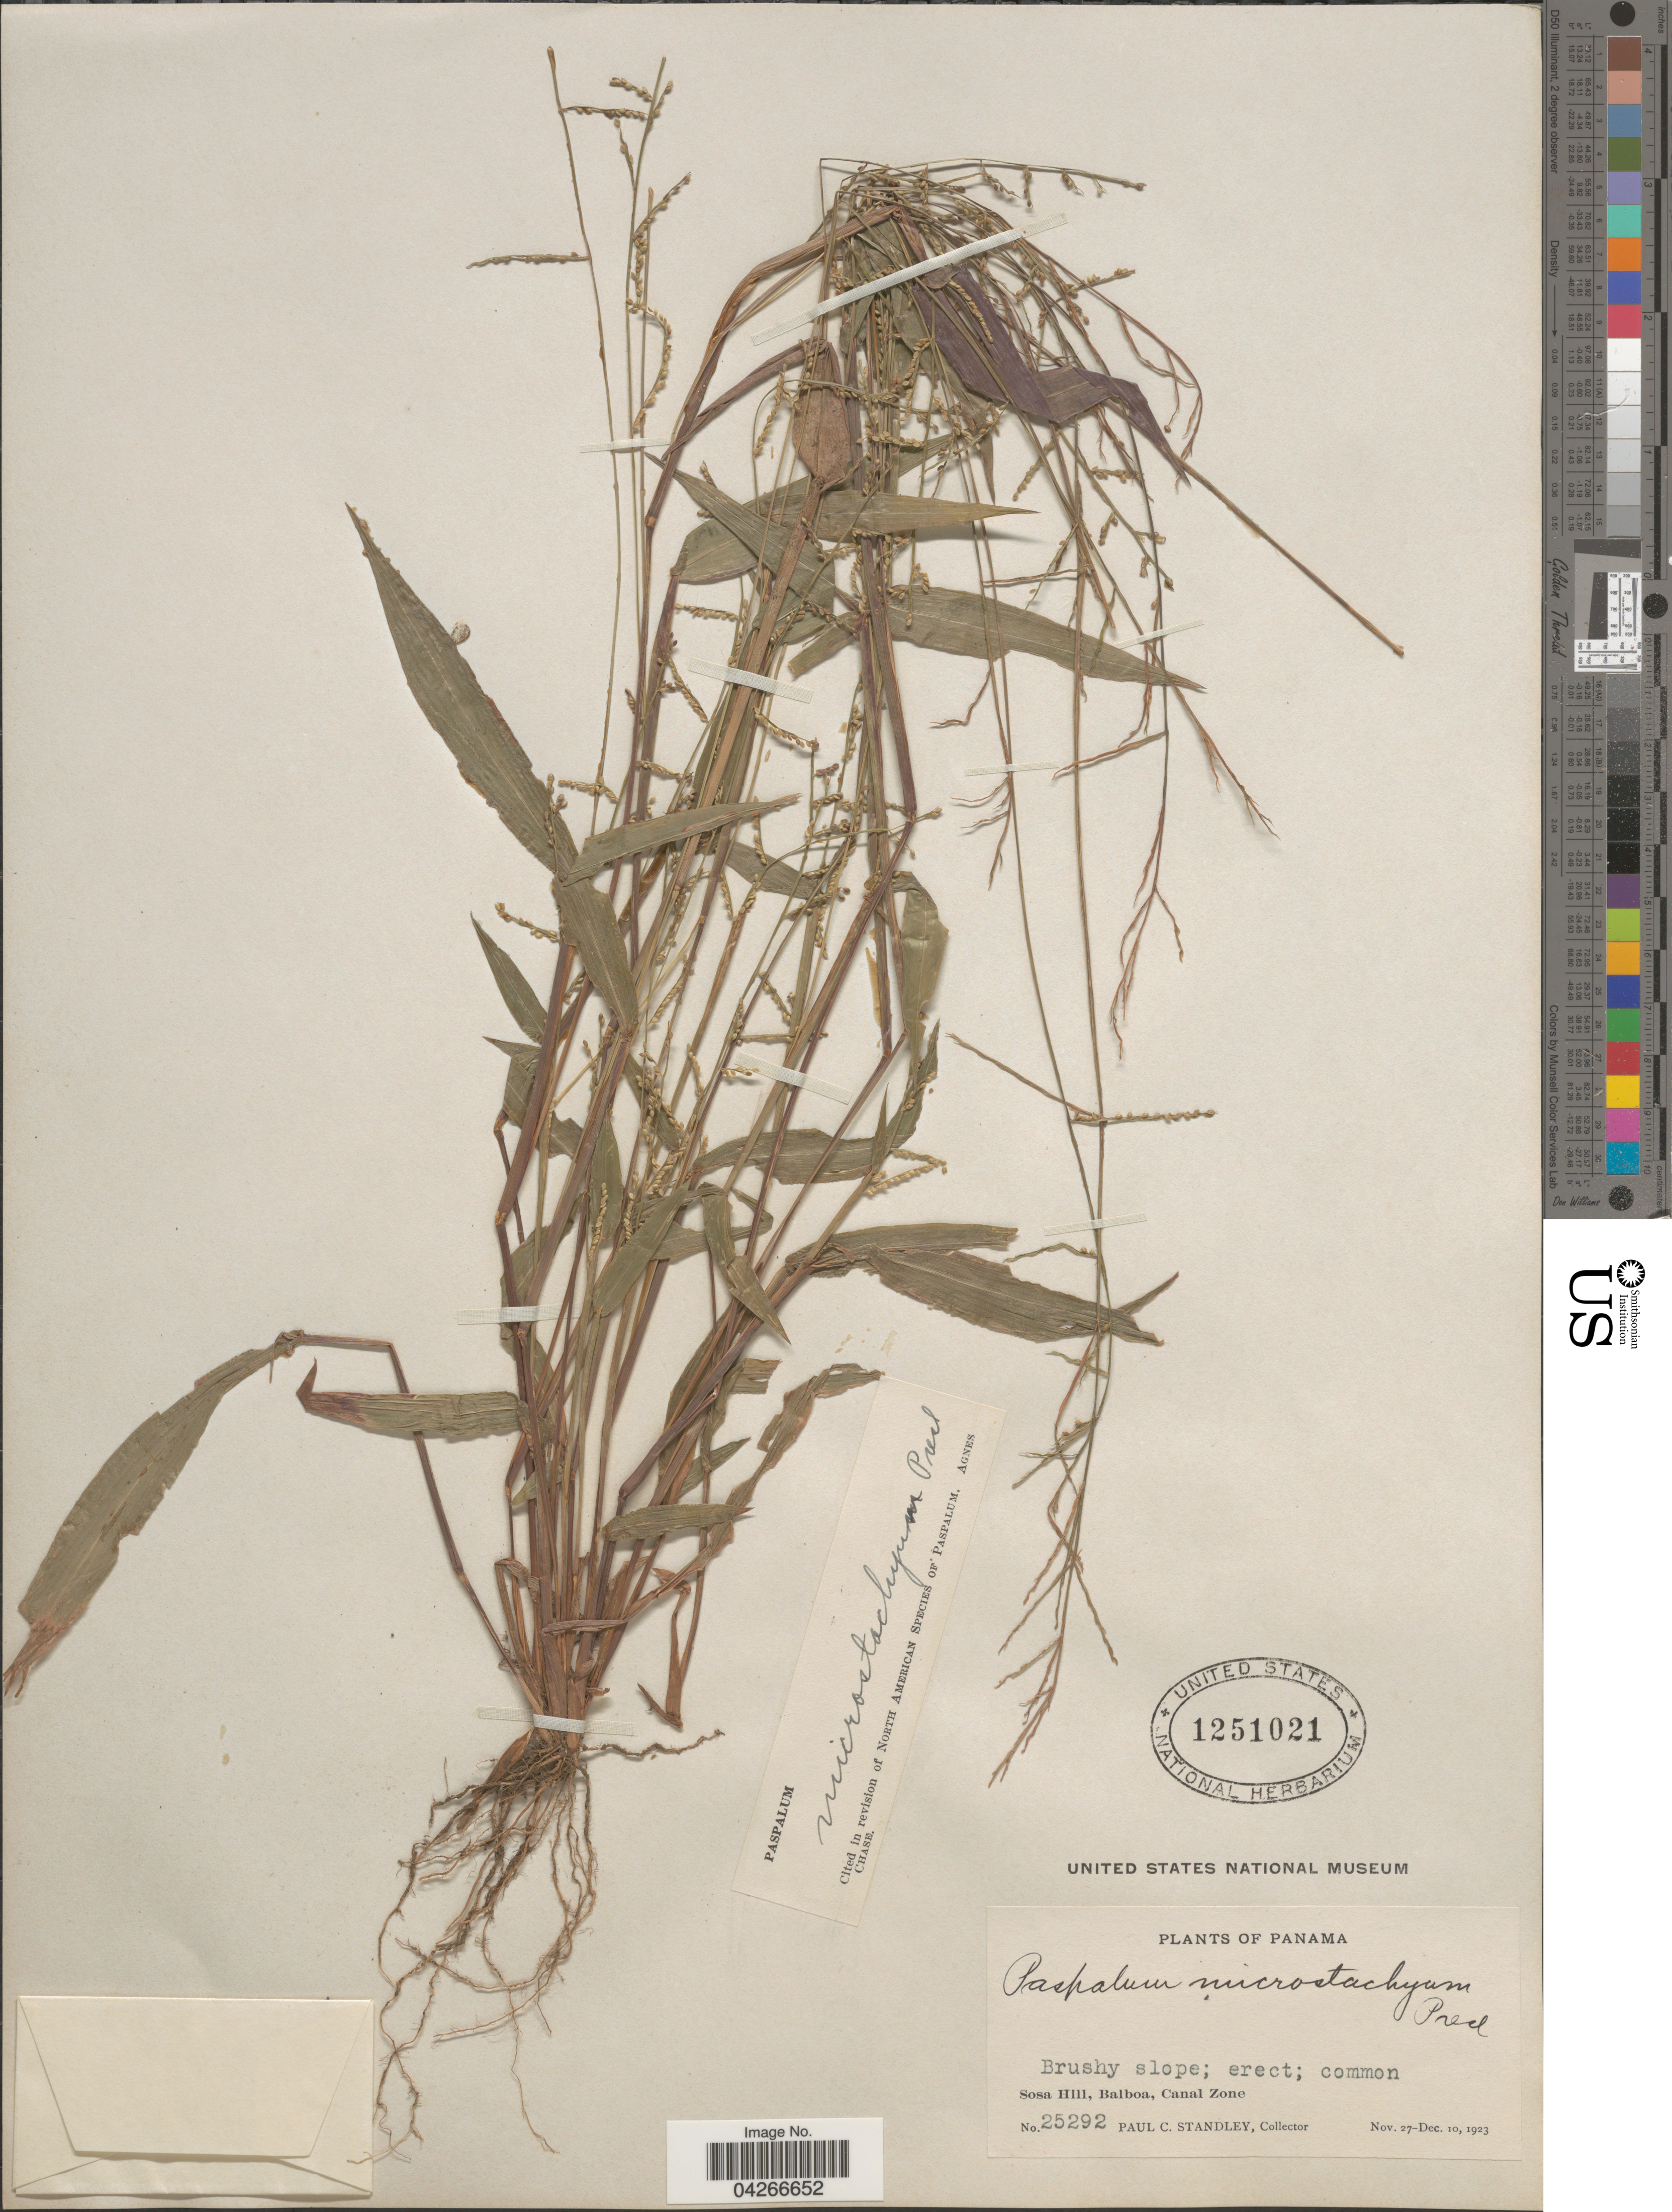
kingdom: Plantae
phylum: Tracheophyta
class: Liliopsida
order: Poales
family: Poaceae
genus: Paspalum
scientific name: Paspalum microstachyum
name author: J. Presl in C. Presl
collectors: P. C. Standley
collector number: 25292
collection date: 1923-11-27/1923-12-10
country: Panama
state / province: Colón / Panamá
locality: Sosa Hill, Balboa, Canal Zone.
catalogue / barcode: US 1251021